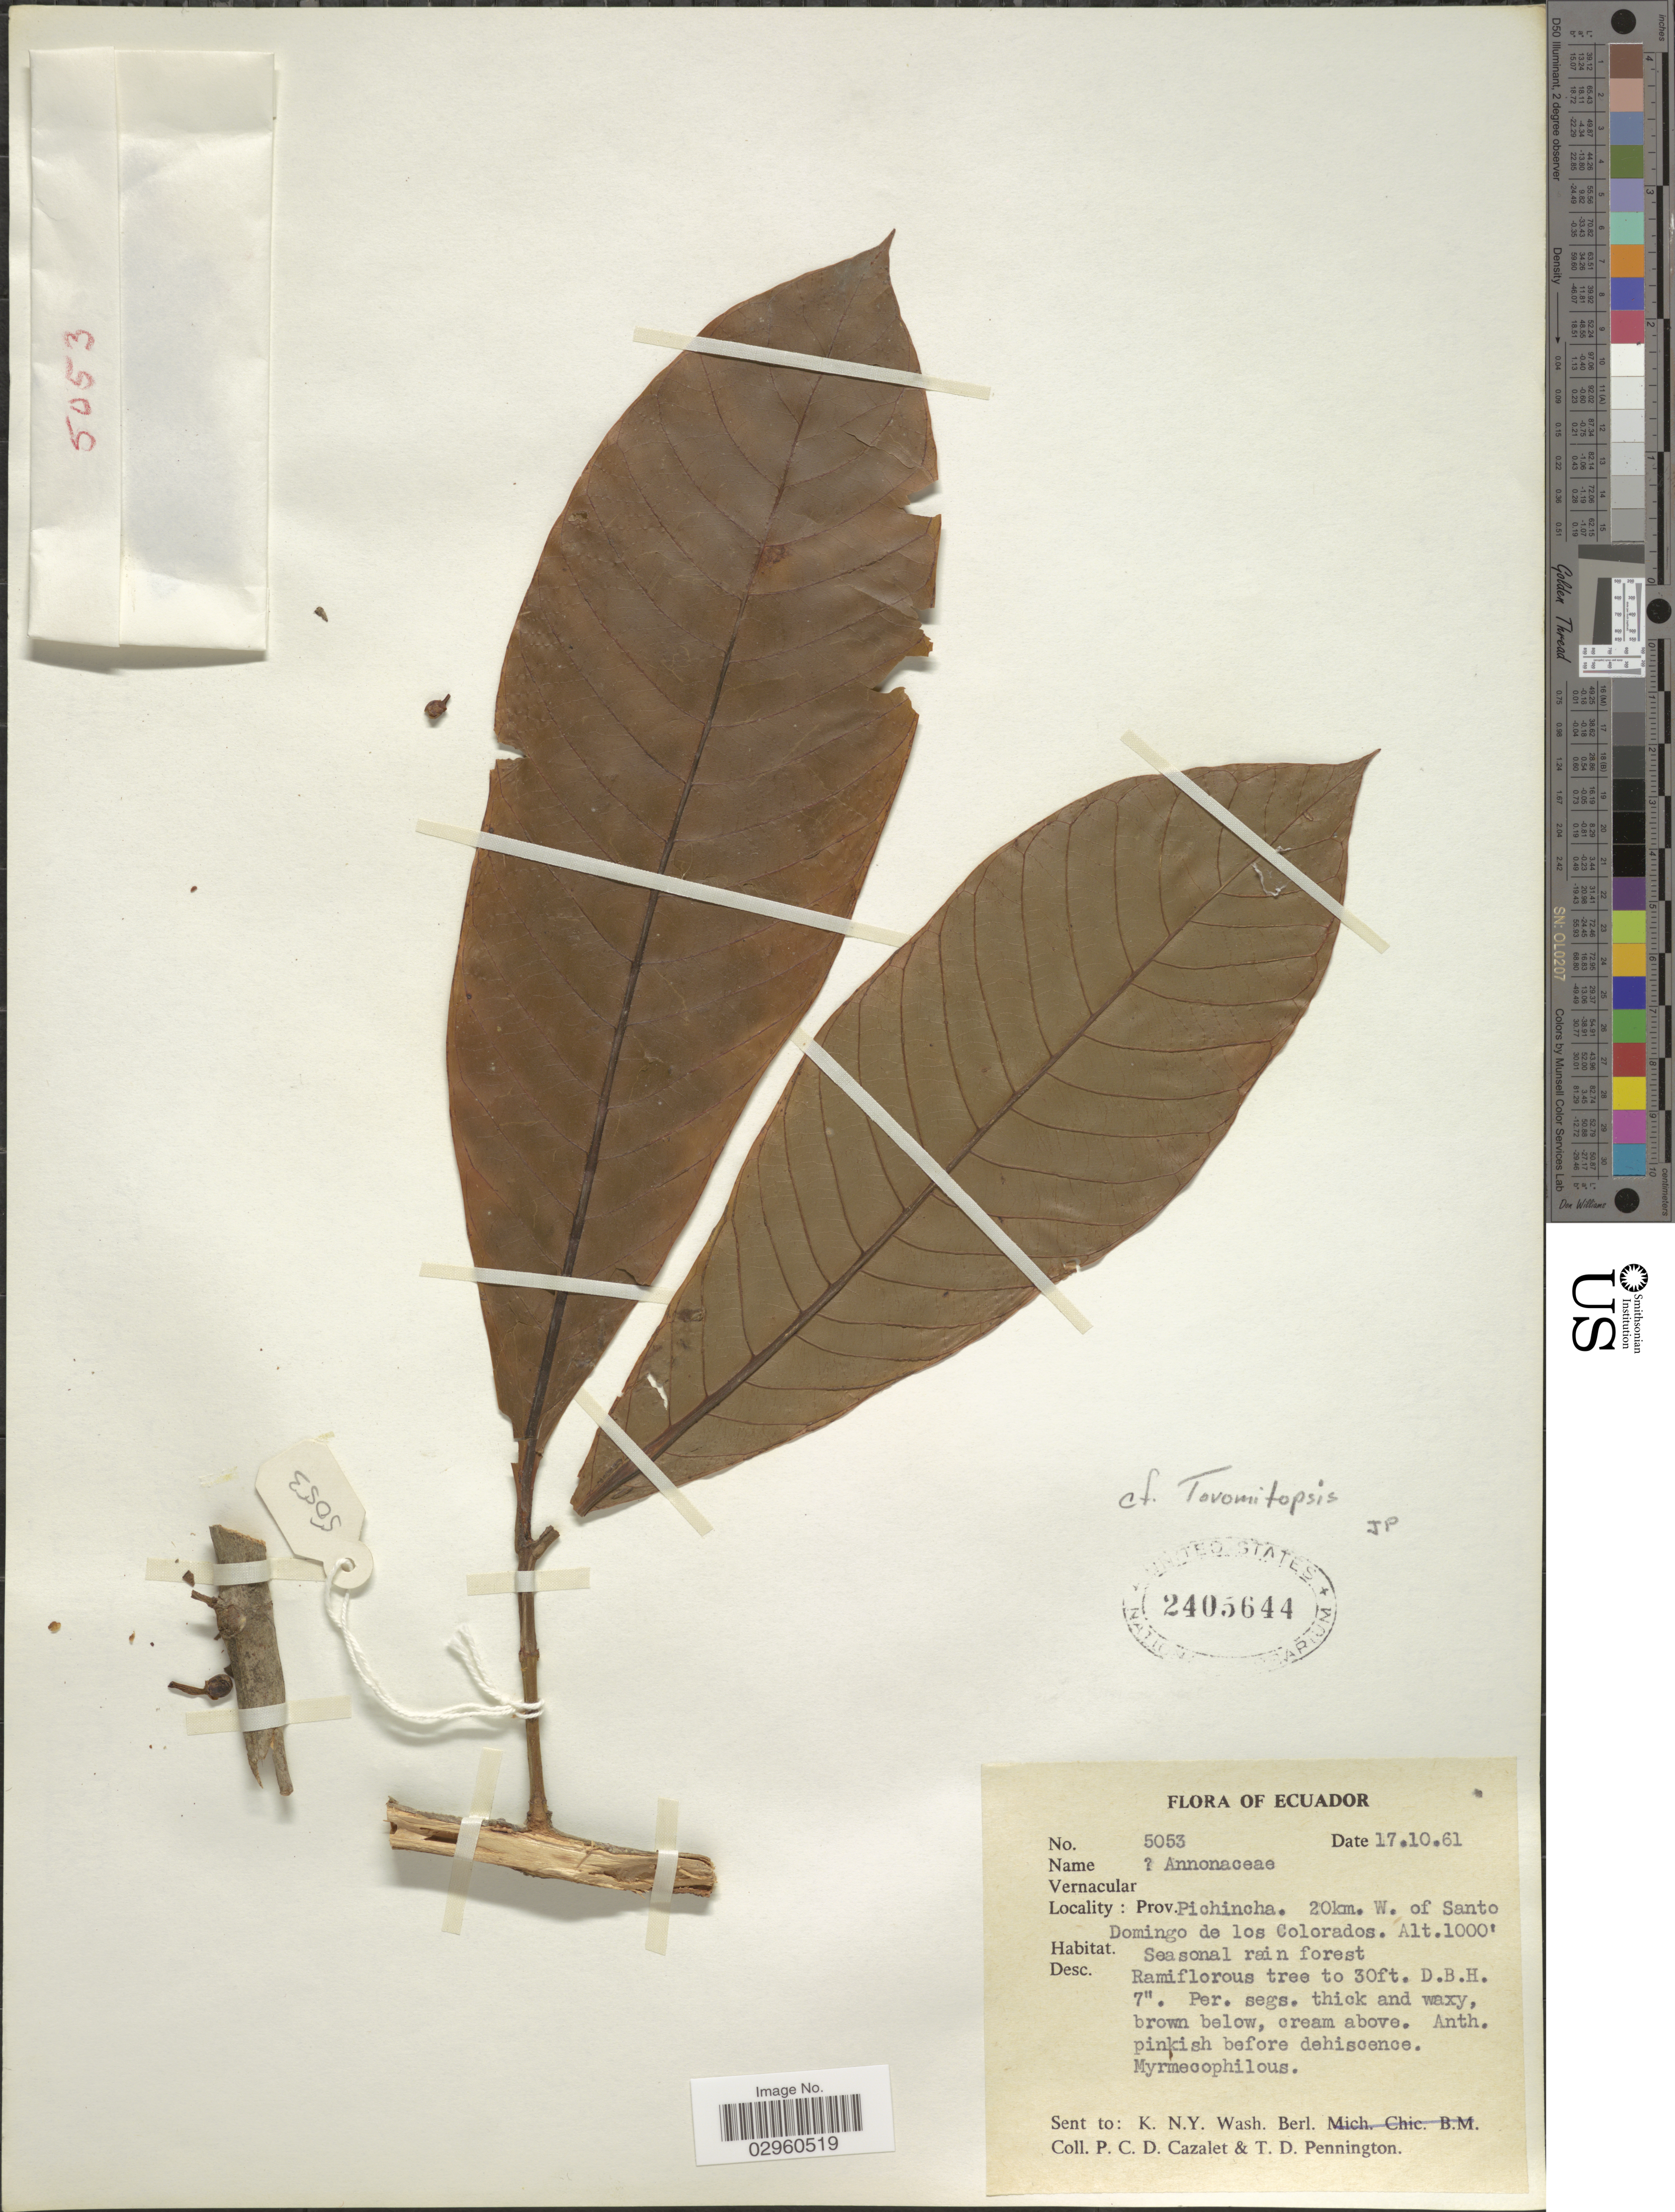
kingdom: Plantae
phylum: Tracheophyta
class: Magnoliopsida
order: Malpighiales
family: Clusiaceae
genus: Tovomitopsis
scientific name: Tovomitopsis sp.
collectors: P. C. D. Cazalet & T. D. Pennington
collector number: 5053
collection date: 1961-10-17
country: Ecuador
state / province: Pichincha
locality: Prov. Pichincha. 20km. W. of Santo Domingo de los Colorados.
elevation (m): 305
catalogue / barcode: US 2405644